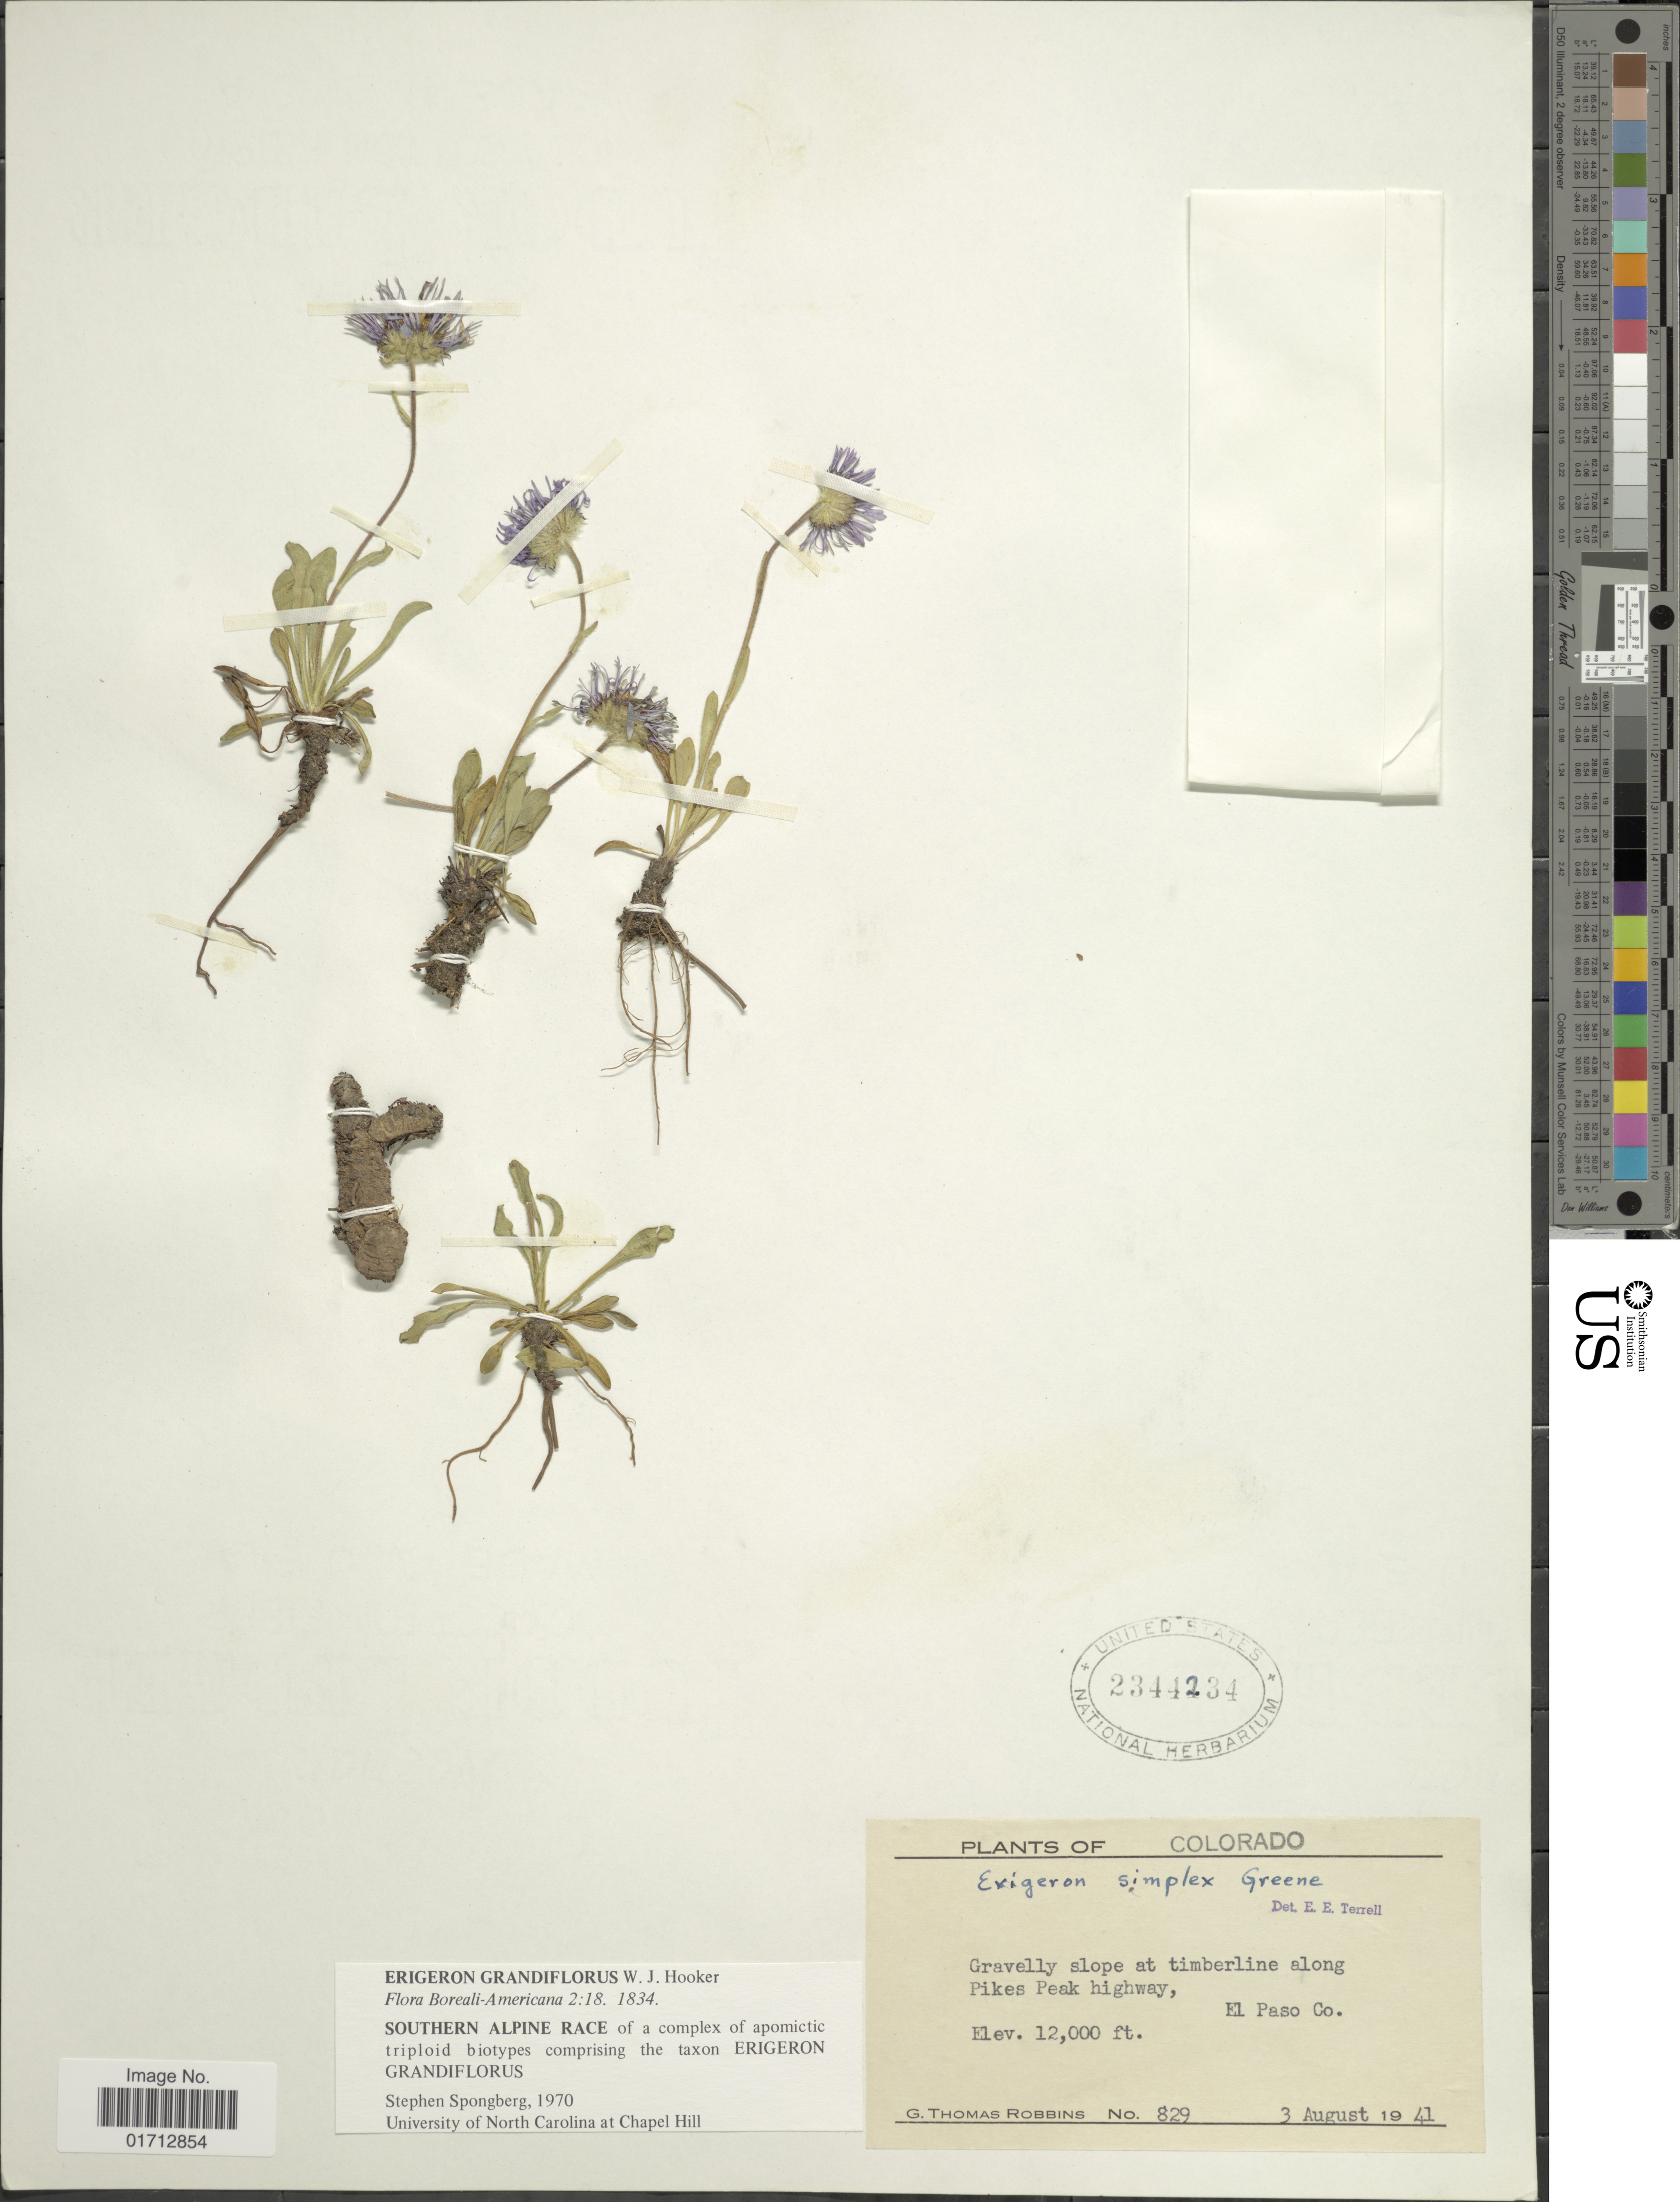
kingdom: Plantae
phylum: Tracheophyta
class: Magnoliopsida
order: Asterales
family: Asteraceae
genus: Erigeron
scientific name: Erigeron grandiflorus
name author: Hook.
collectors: G. T. Robbins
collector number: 829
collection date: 1941-08-03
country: United States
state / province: Colorado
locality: Along Pikes Peak Highway, El Paso Co.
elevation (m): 3658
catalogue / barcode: US 2344234